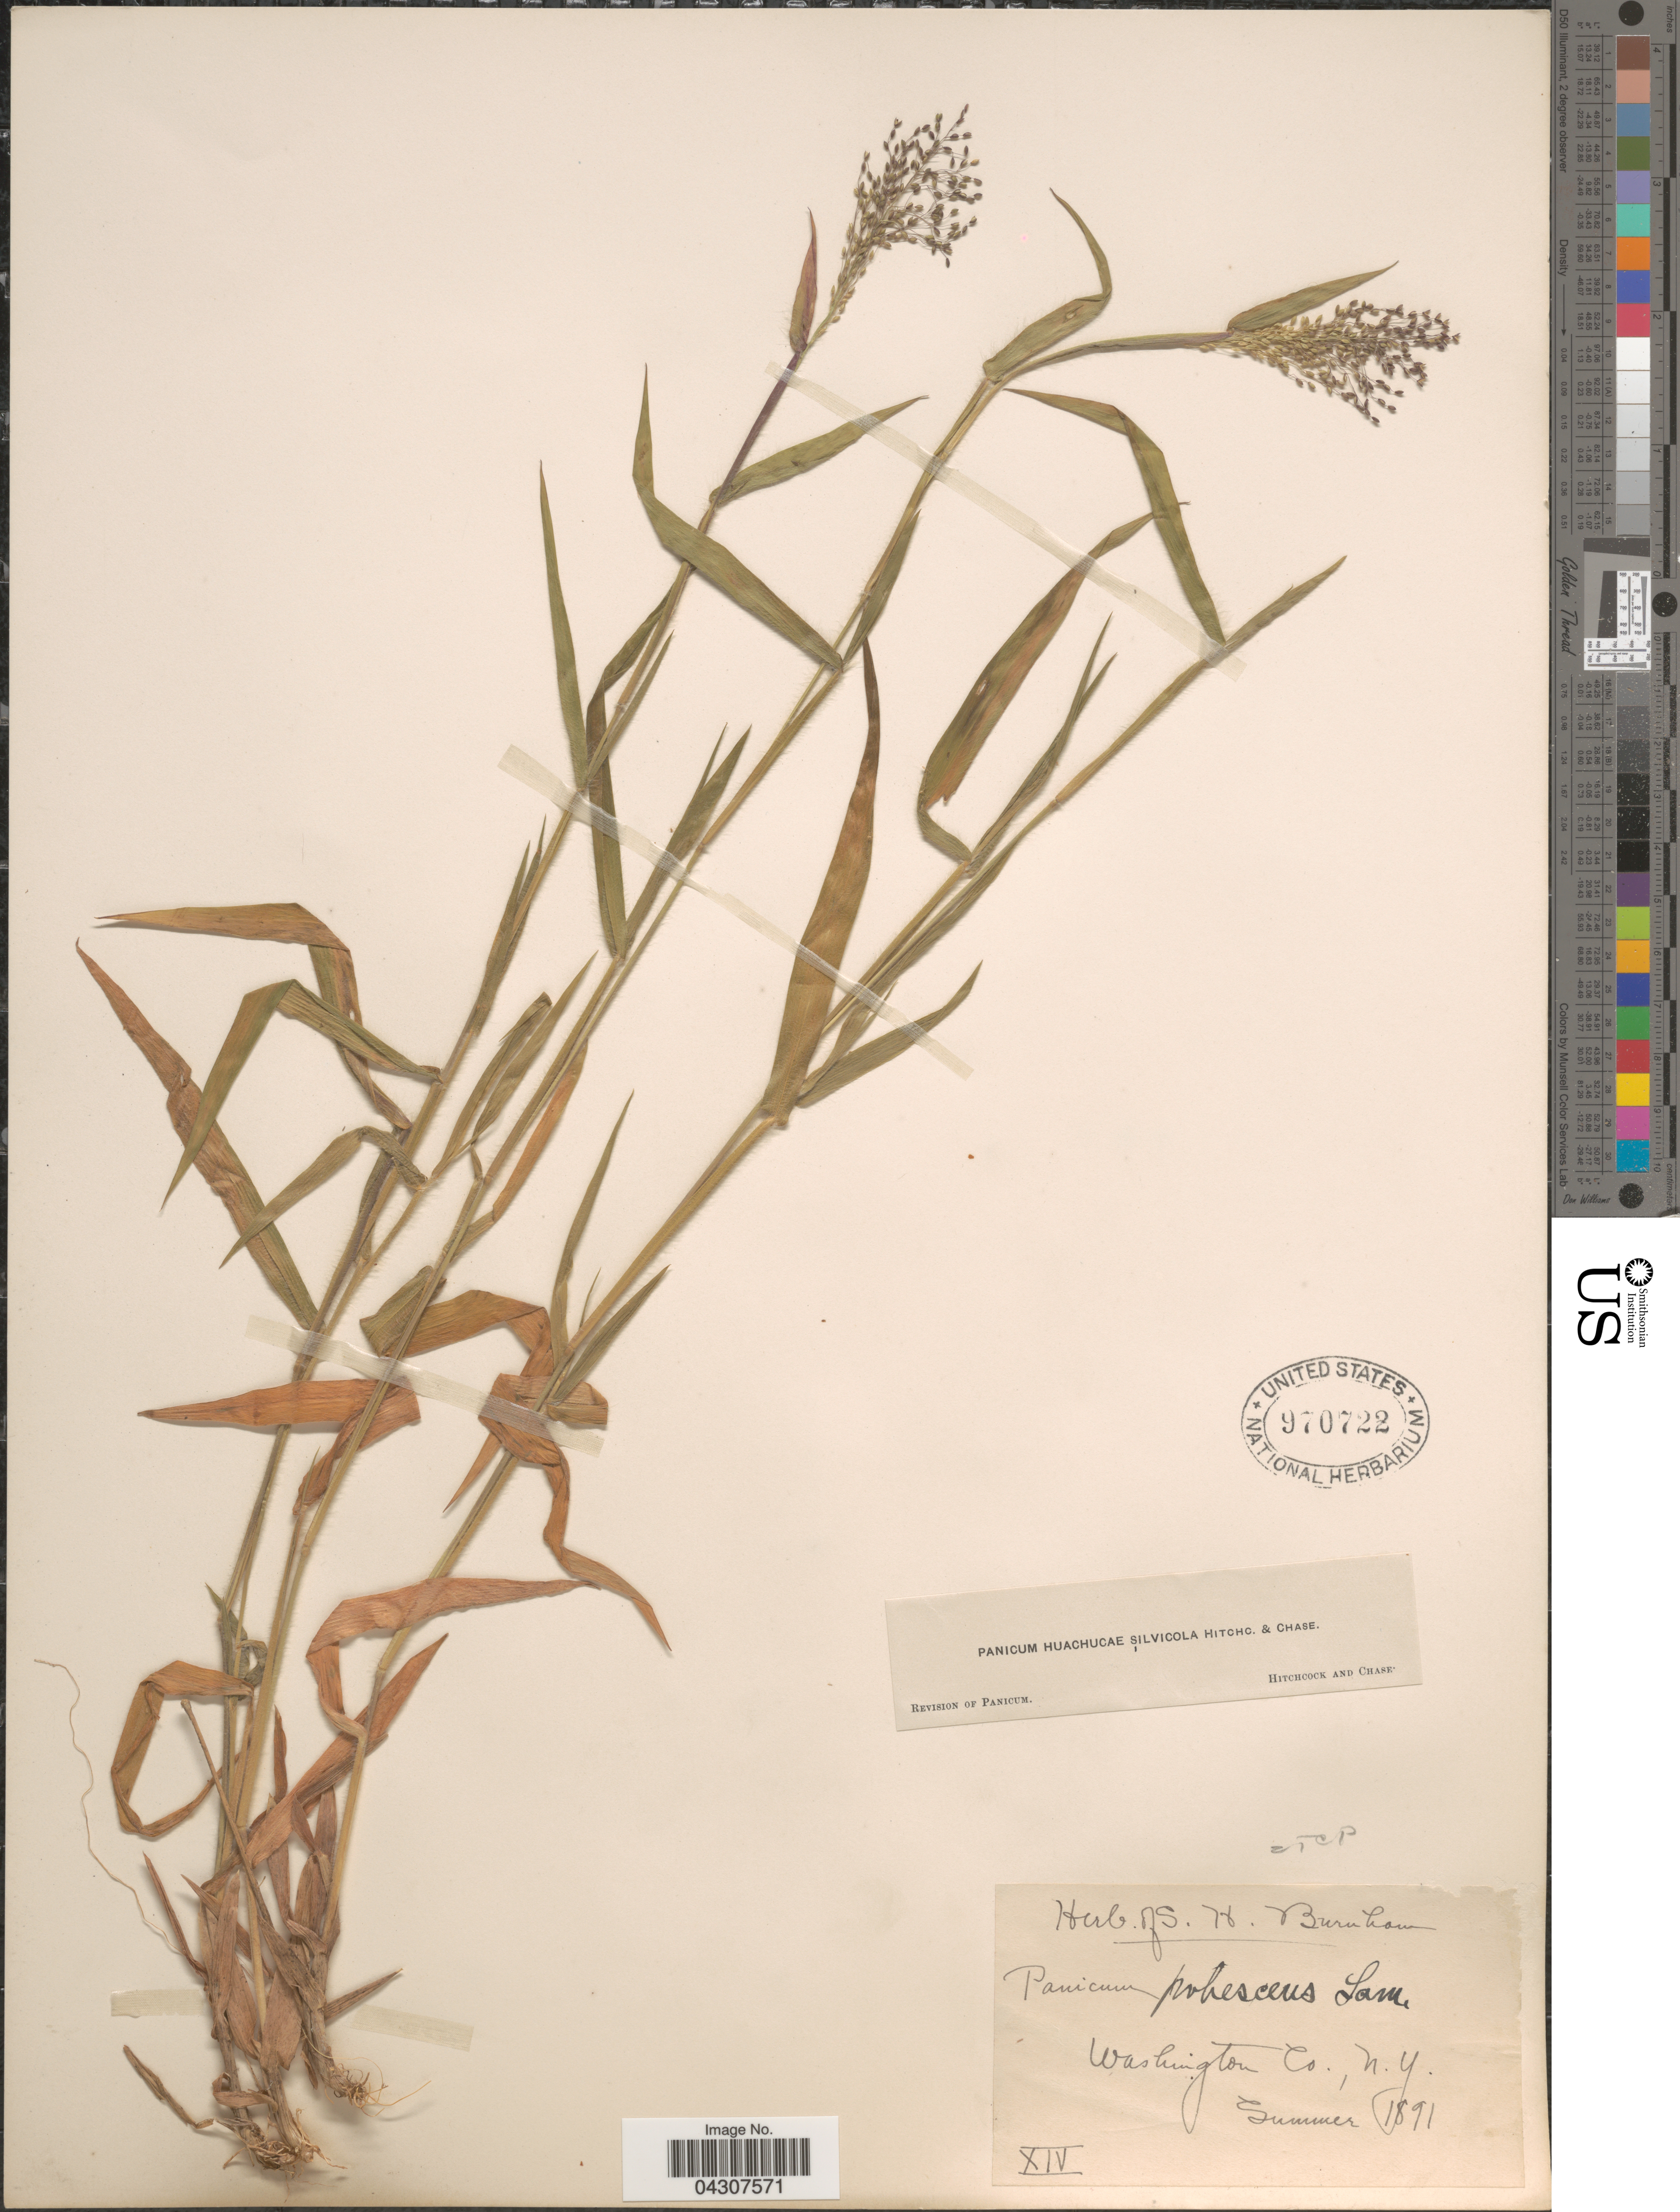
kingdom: Plantae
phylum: Tracheophyta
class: Liliopsida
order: Poales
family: Poaceae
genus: Dichanthelium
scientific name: Dichanthelium acuminatum var. acuminatum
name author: (Sw.) Gould & C.A. Clark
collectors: ex herb. S.H. Burnham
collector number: XIV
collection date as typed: Summer 1891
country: United States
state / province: New York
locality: Washington Co.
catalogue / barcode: US 970722